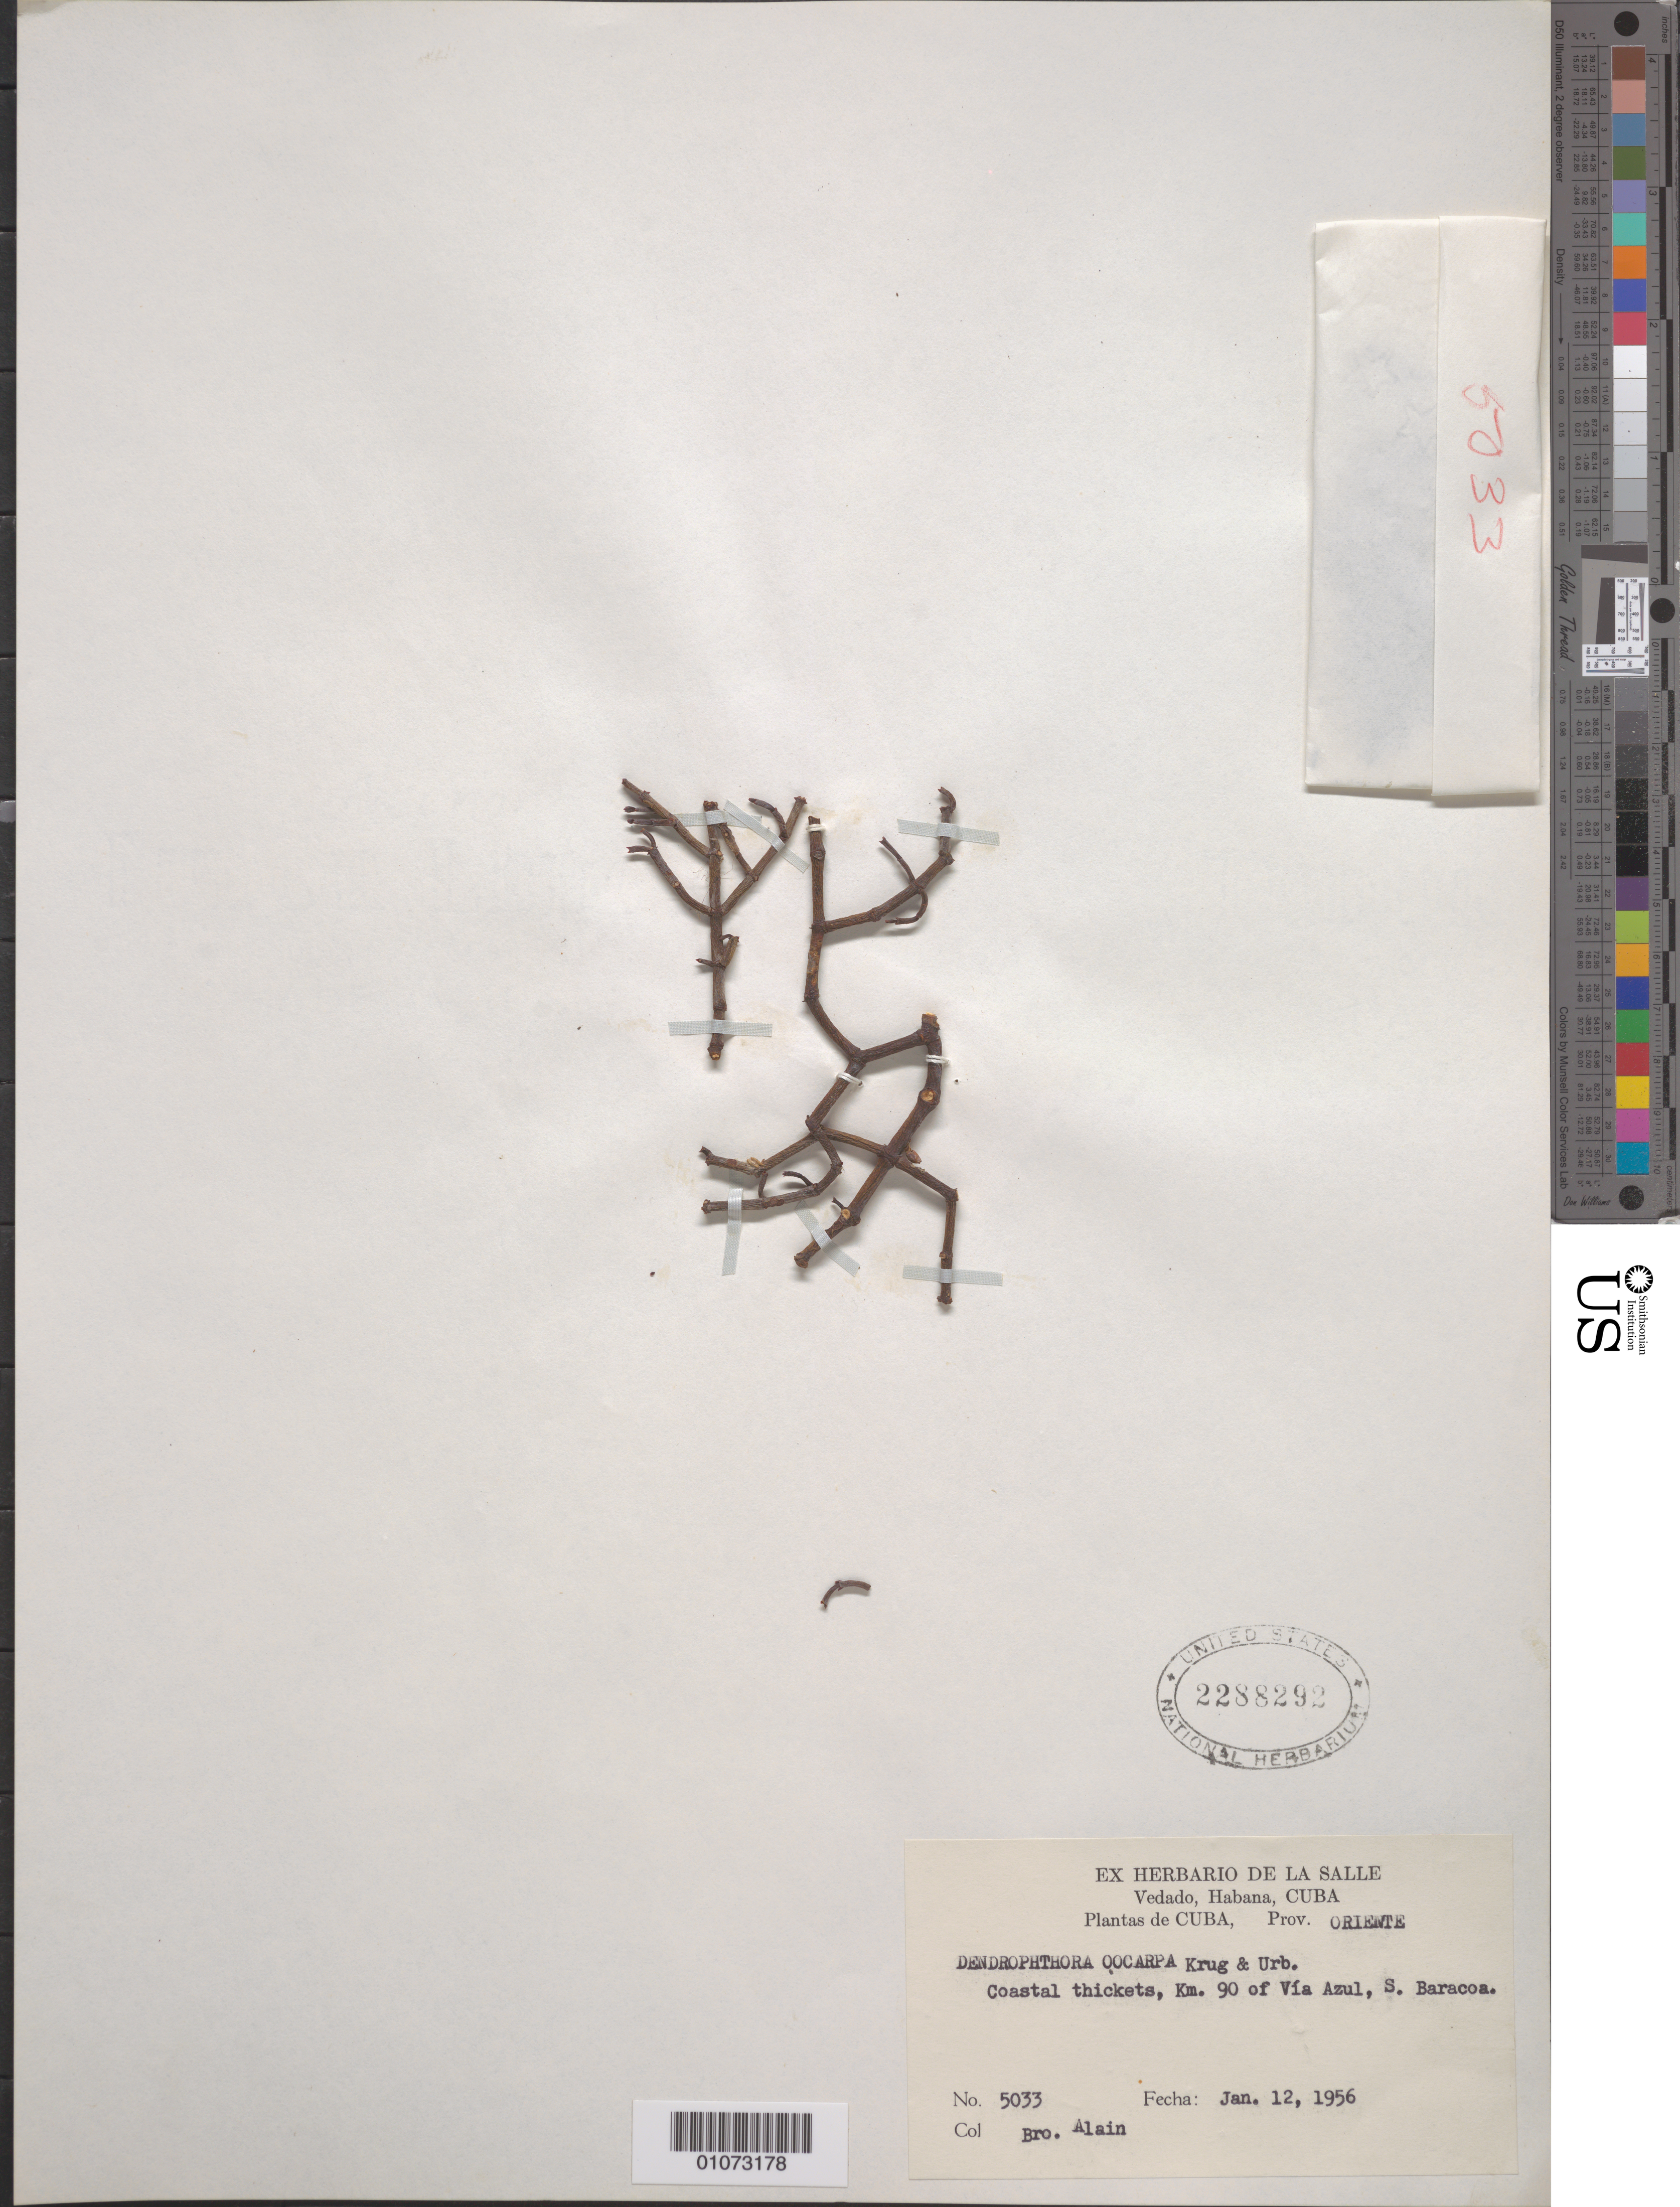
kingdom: Plantae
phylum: Tracheophyta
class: Magnoliopsida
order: Santalales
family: Viscaceae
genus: Dendrophthora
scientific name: Dendrophthora oocarpa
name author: Krug & Urb.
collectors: A. H. Liogier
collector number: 5033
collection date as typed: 12 Jan 1956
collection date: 1956-01-12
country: Cuba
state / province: Guantanamo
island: Cuba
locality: Coastal thickets, Km 90 of Via Azul, S Baracoa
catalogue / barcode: US 2288292